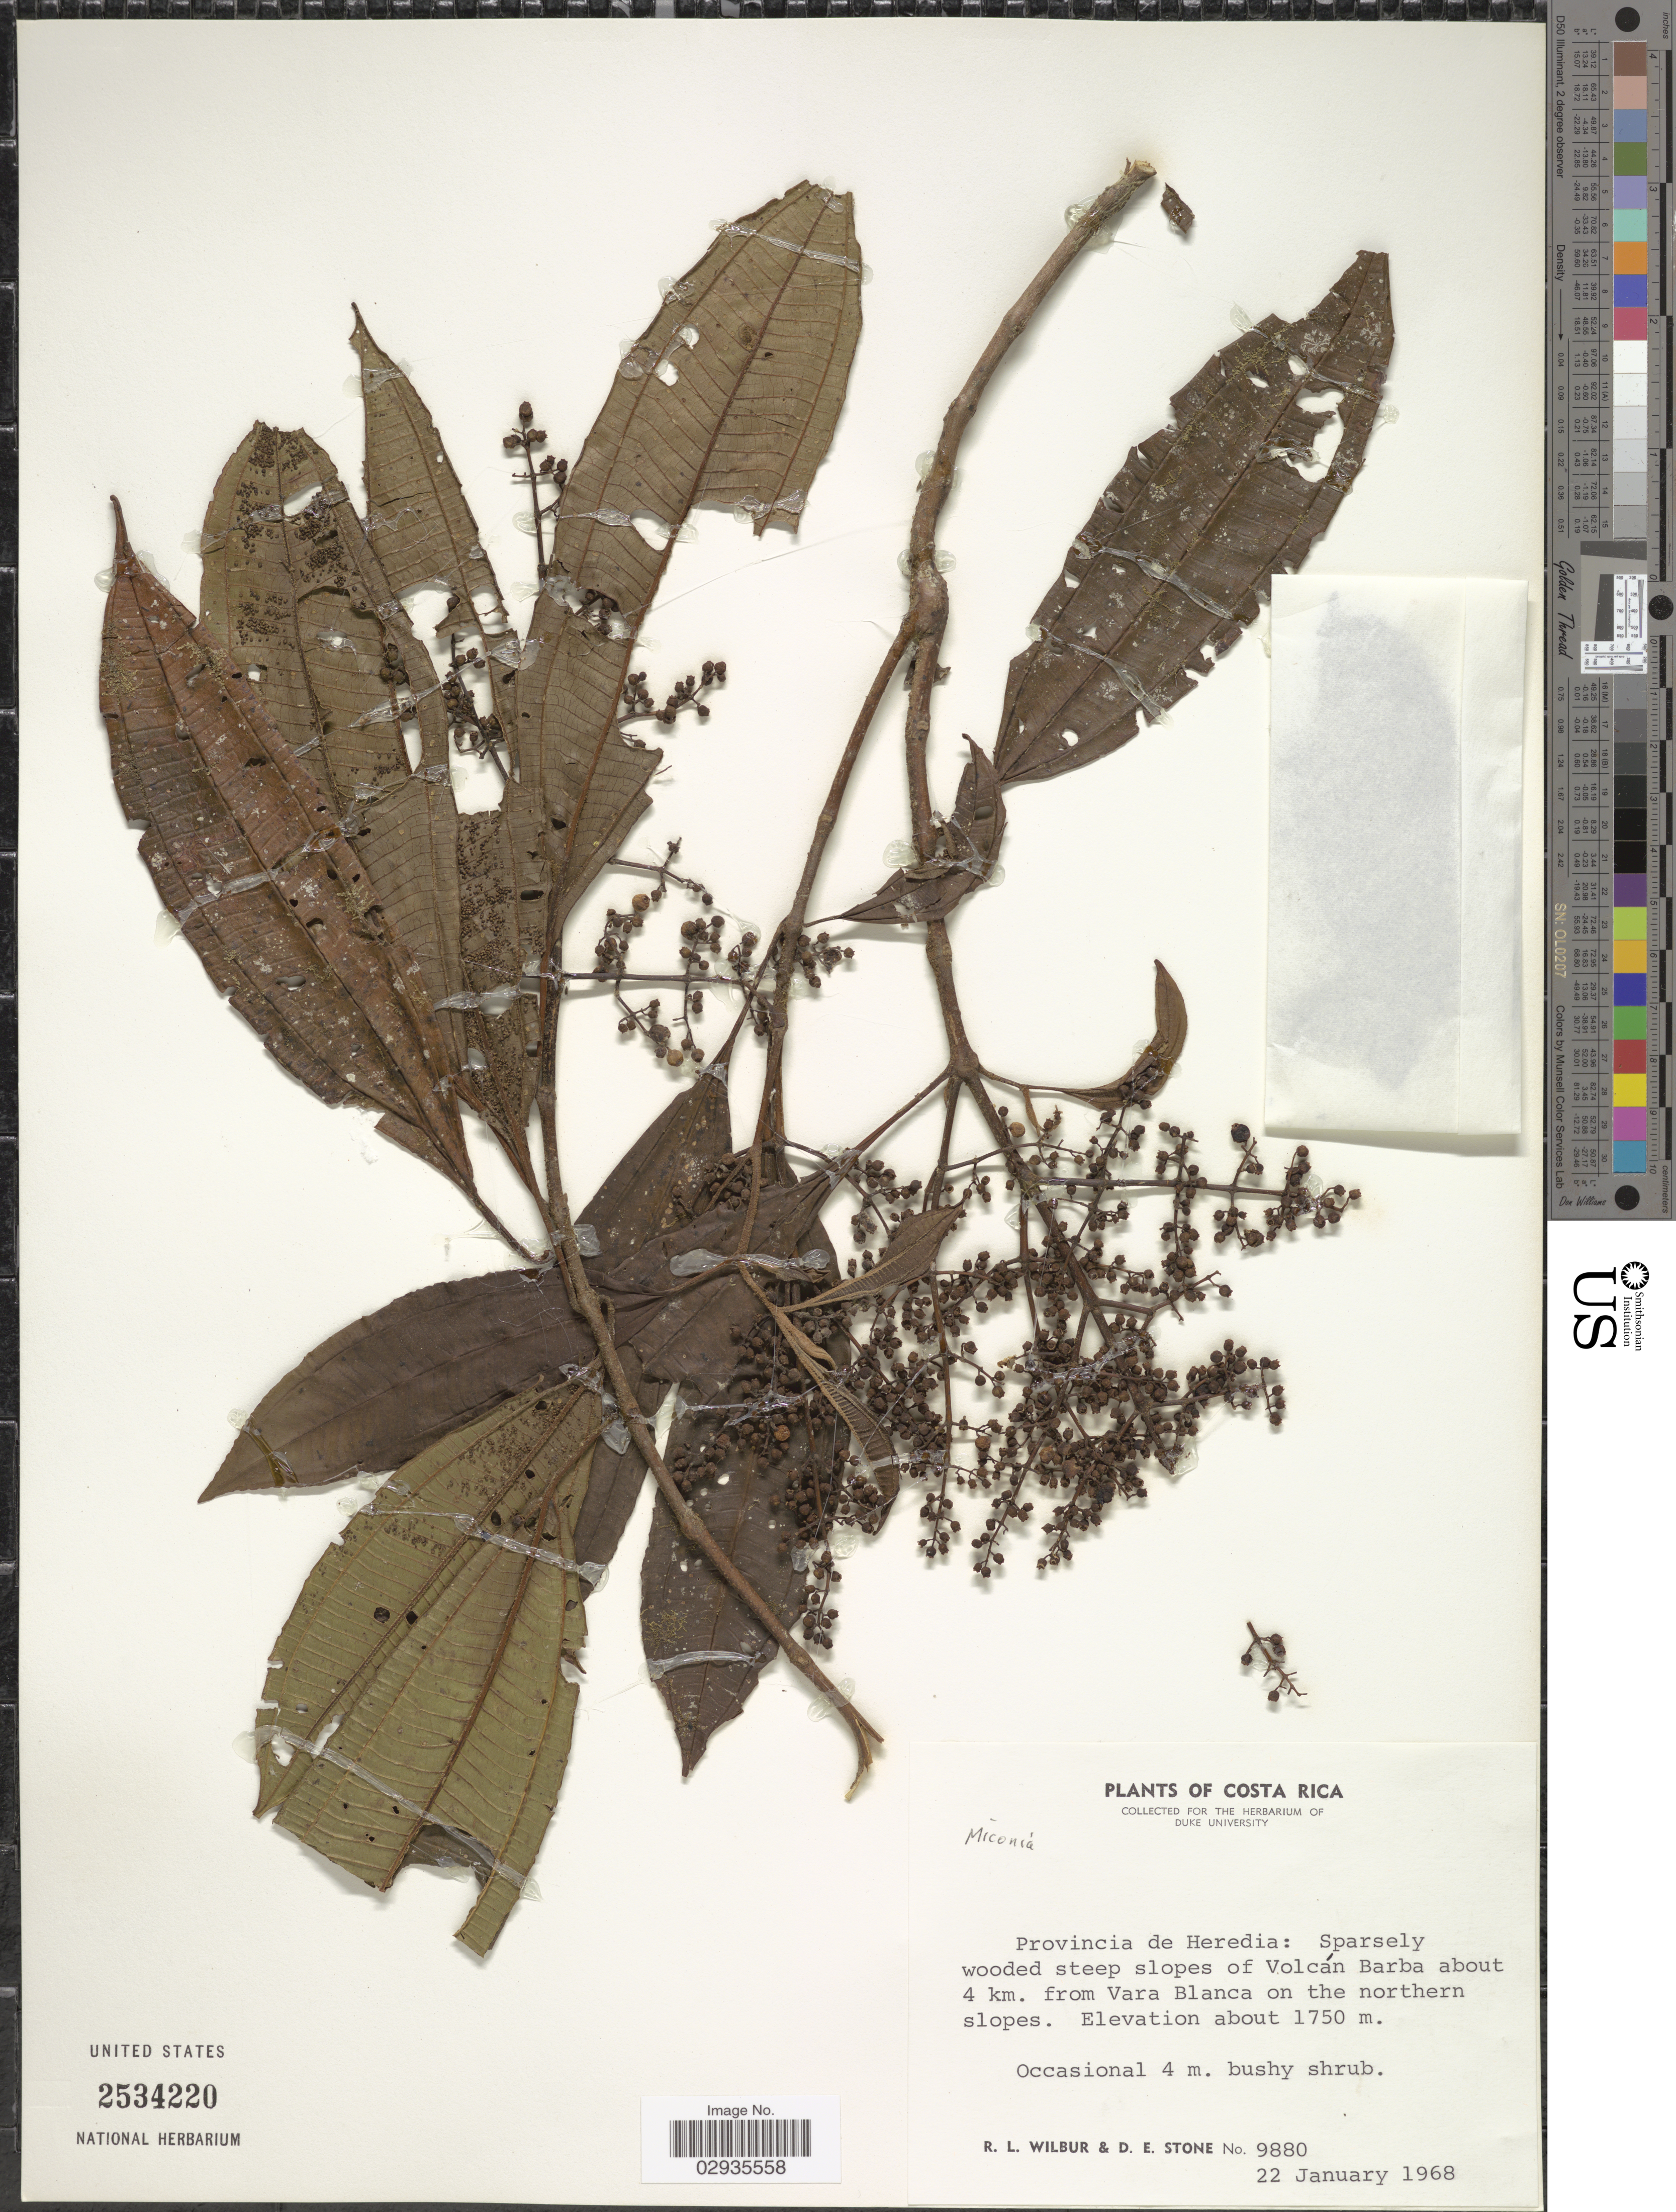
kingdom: Plantae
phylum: Tracheophyta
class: Magnoliopsida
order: Myrtales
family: Melastomataceae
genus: Miconia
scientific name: Miconia sp.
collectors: R. L. Wilbur & D. E. Stone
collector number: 9880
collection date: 1968-01-22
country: Costa Rica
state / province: Heredia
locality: Sparsely wooded steep slopes of Volcán Barba about 4 km. from Vara Blanca on the northern slopes.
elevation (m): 1750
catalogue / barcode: US 2534220